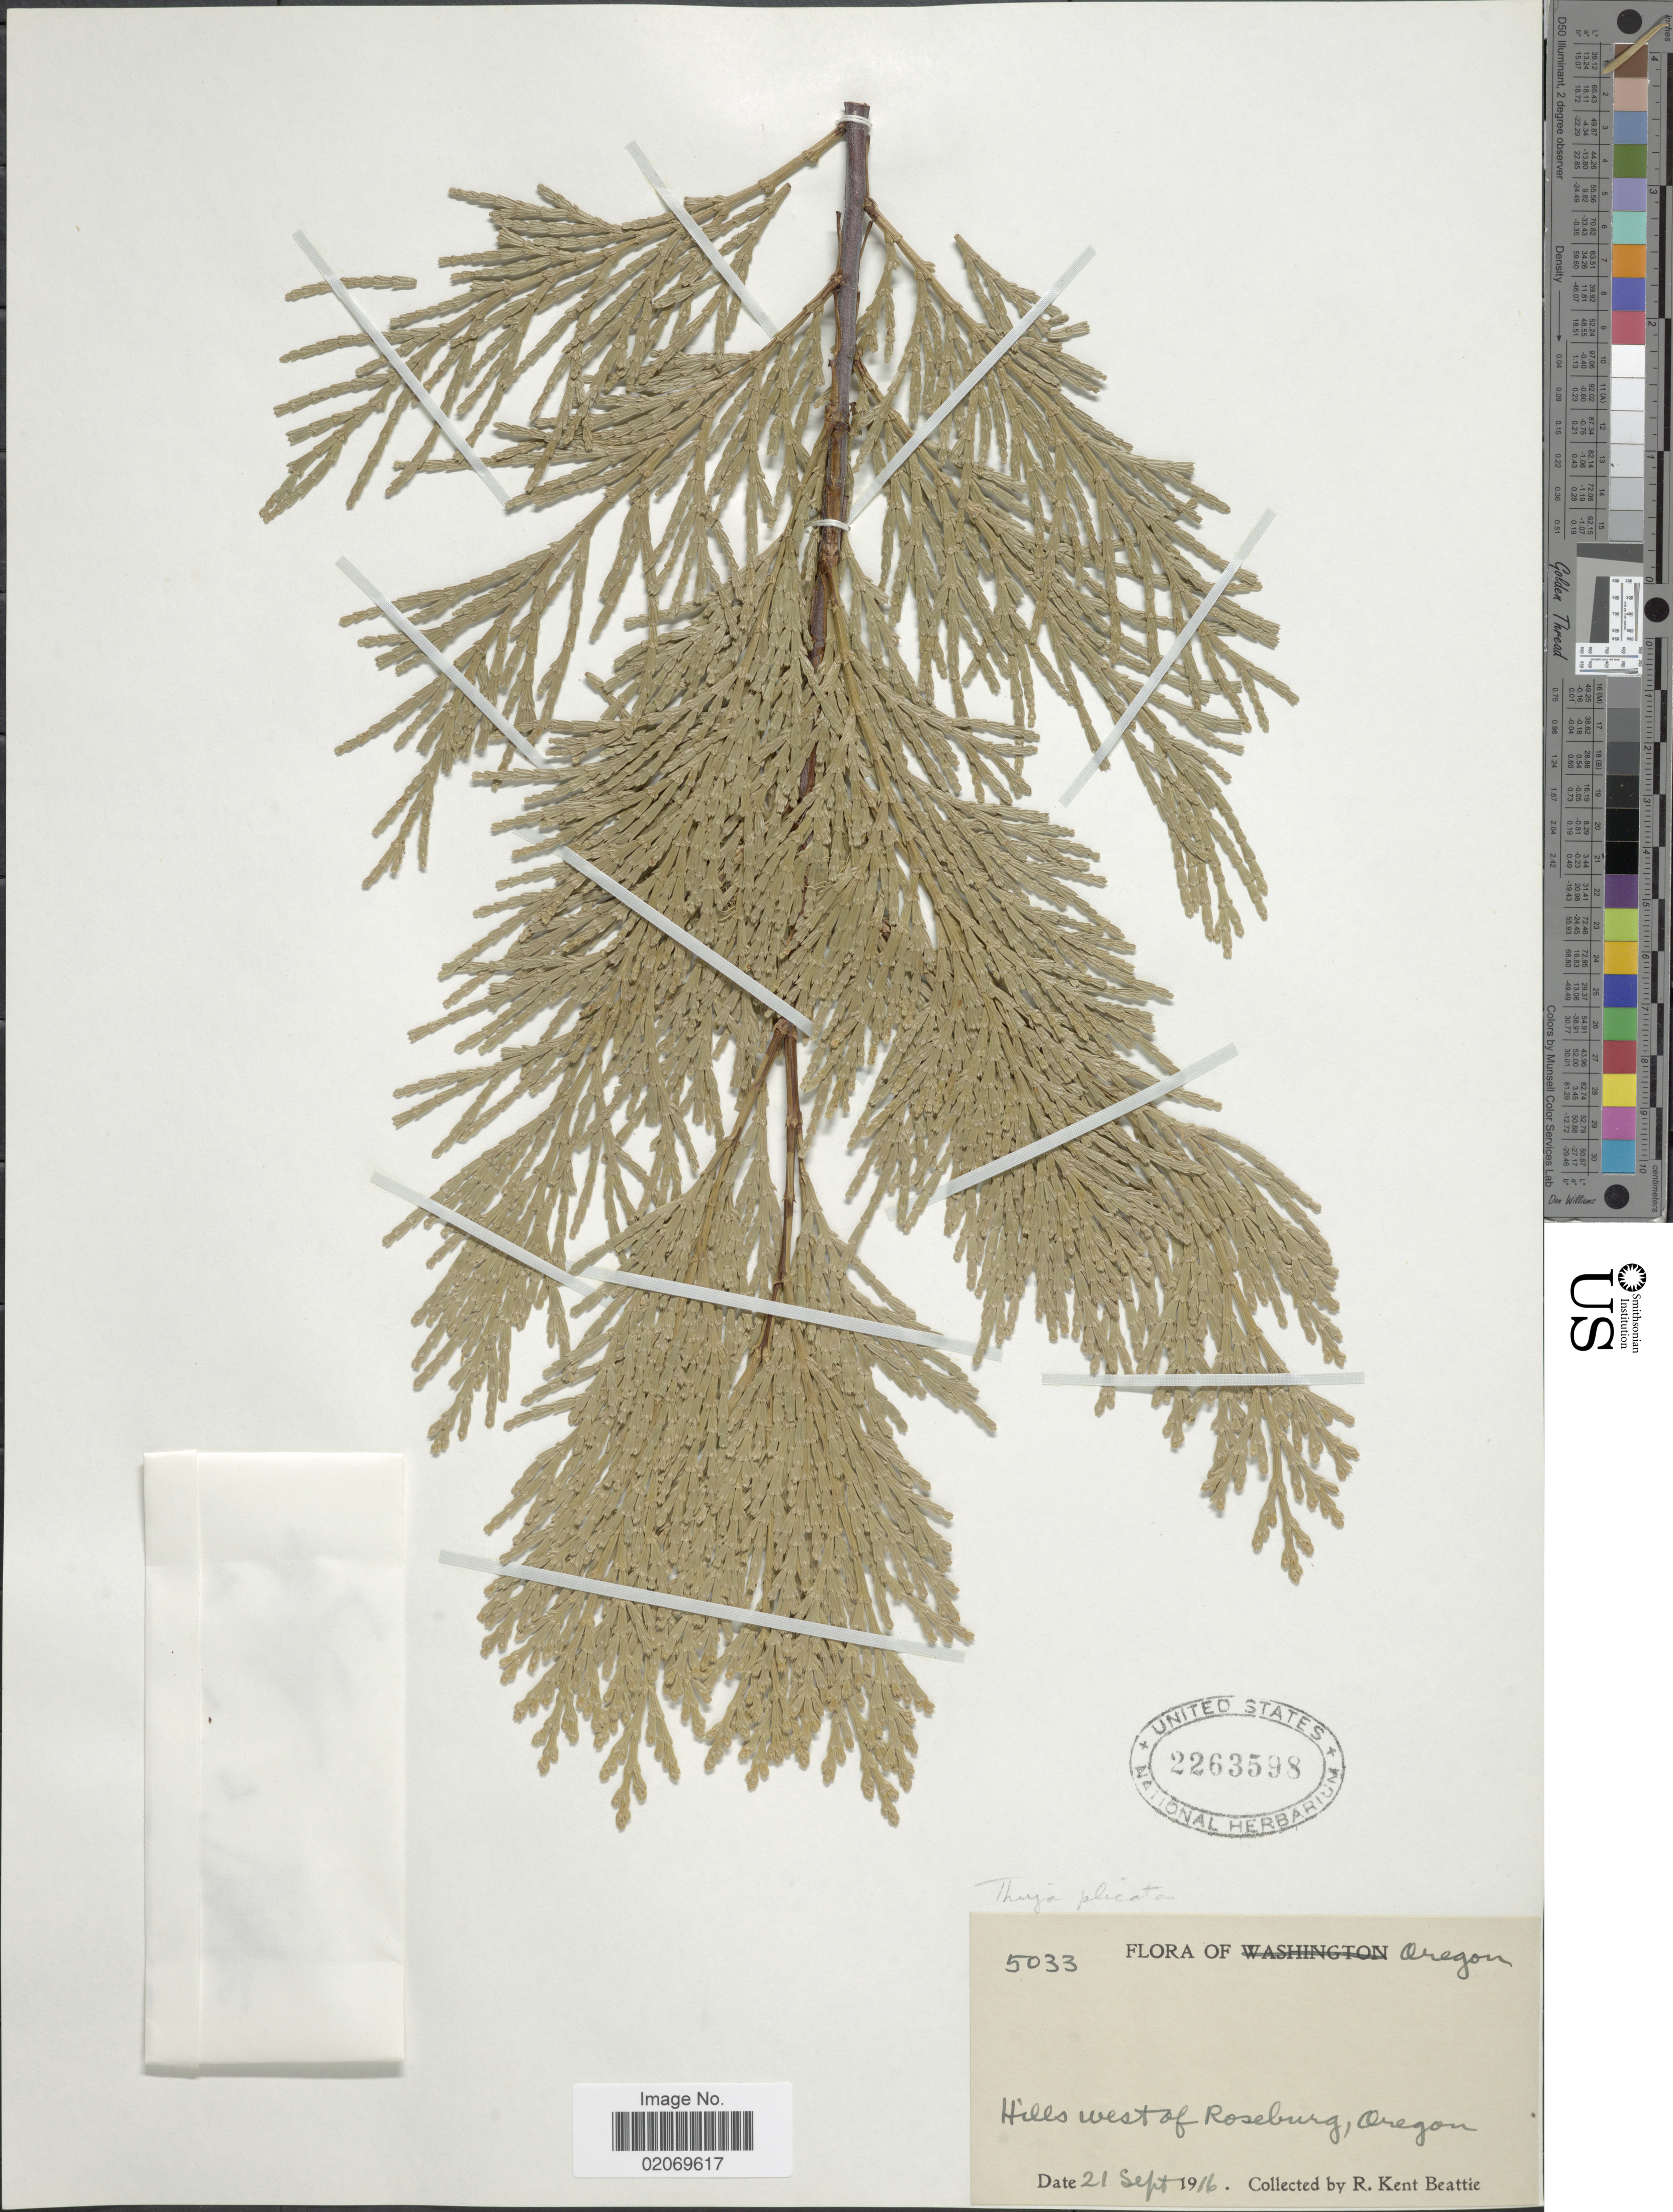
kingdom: Plantae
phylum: Tracheophyta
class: Pinopsida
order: Pinales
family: Cupressaceae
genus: Thuja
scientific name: Thuja plicata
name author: Donn & D. Don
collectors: R. K. Beattie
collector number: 5033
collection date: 1916-09-21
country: United States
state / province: Oregon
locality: Hills west of Roseburg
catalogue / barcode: US 2263598